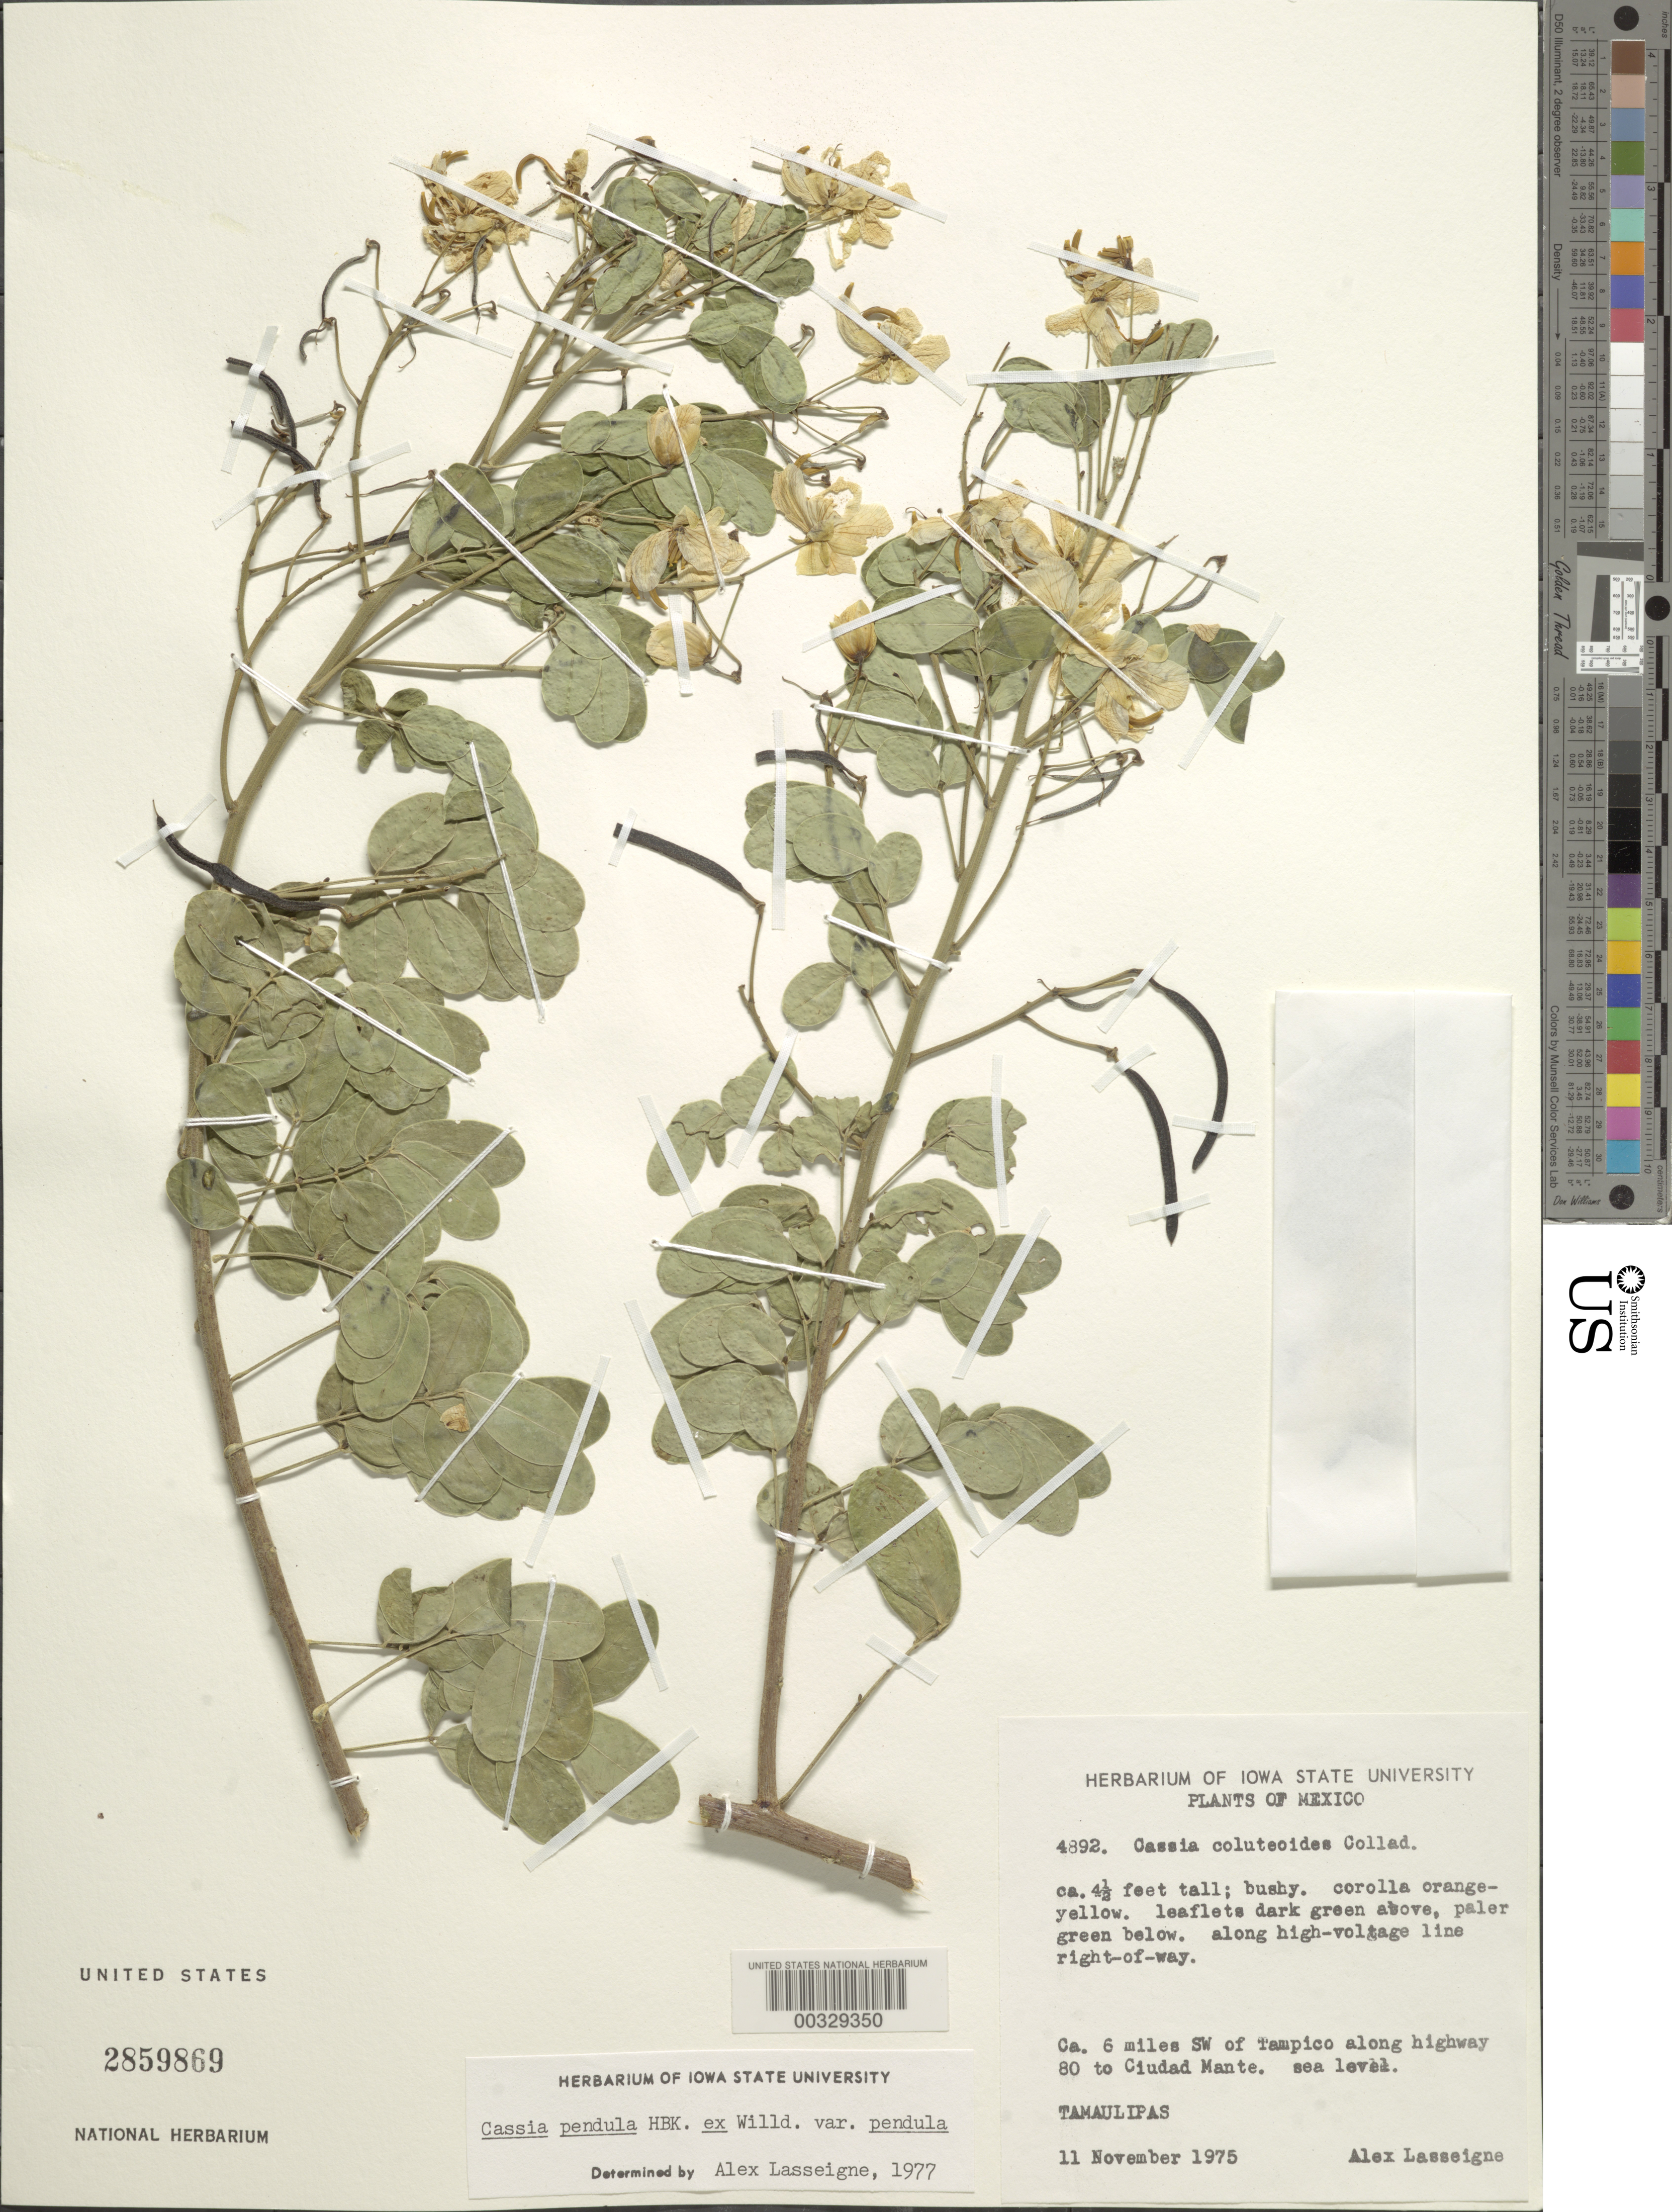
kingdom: Plantae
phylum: Tracheophyta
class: Magnoliopsida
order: Fabales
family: Fabaceae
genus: Senna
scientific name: Senna pendula var. pendula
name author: (Humb. & Bonpl. ex Willd.) H.S. Irwin & Barneby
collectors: A. Lasseigne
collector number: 4892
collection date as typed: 11 Nov 1975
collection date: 1975-11-11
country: Mexico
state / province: Tamaulipas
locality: Ca 6 mi SW of tampico along highway 80 to Cuidad Mante, along high-voltage line right of way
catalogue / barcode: US 2859869